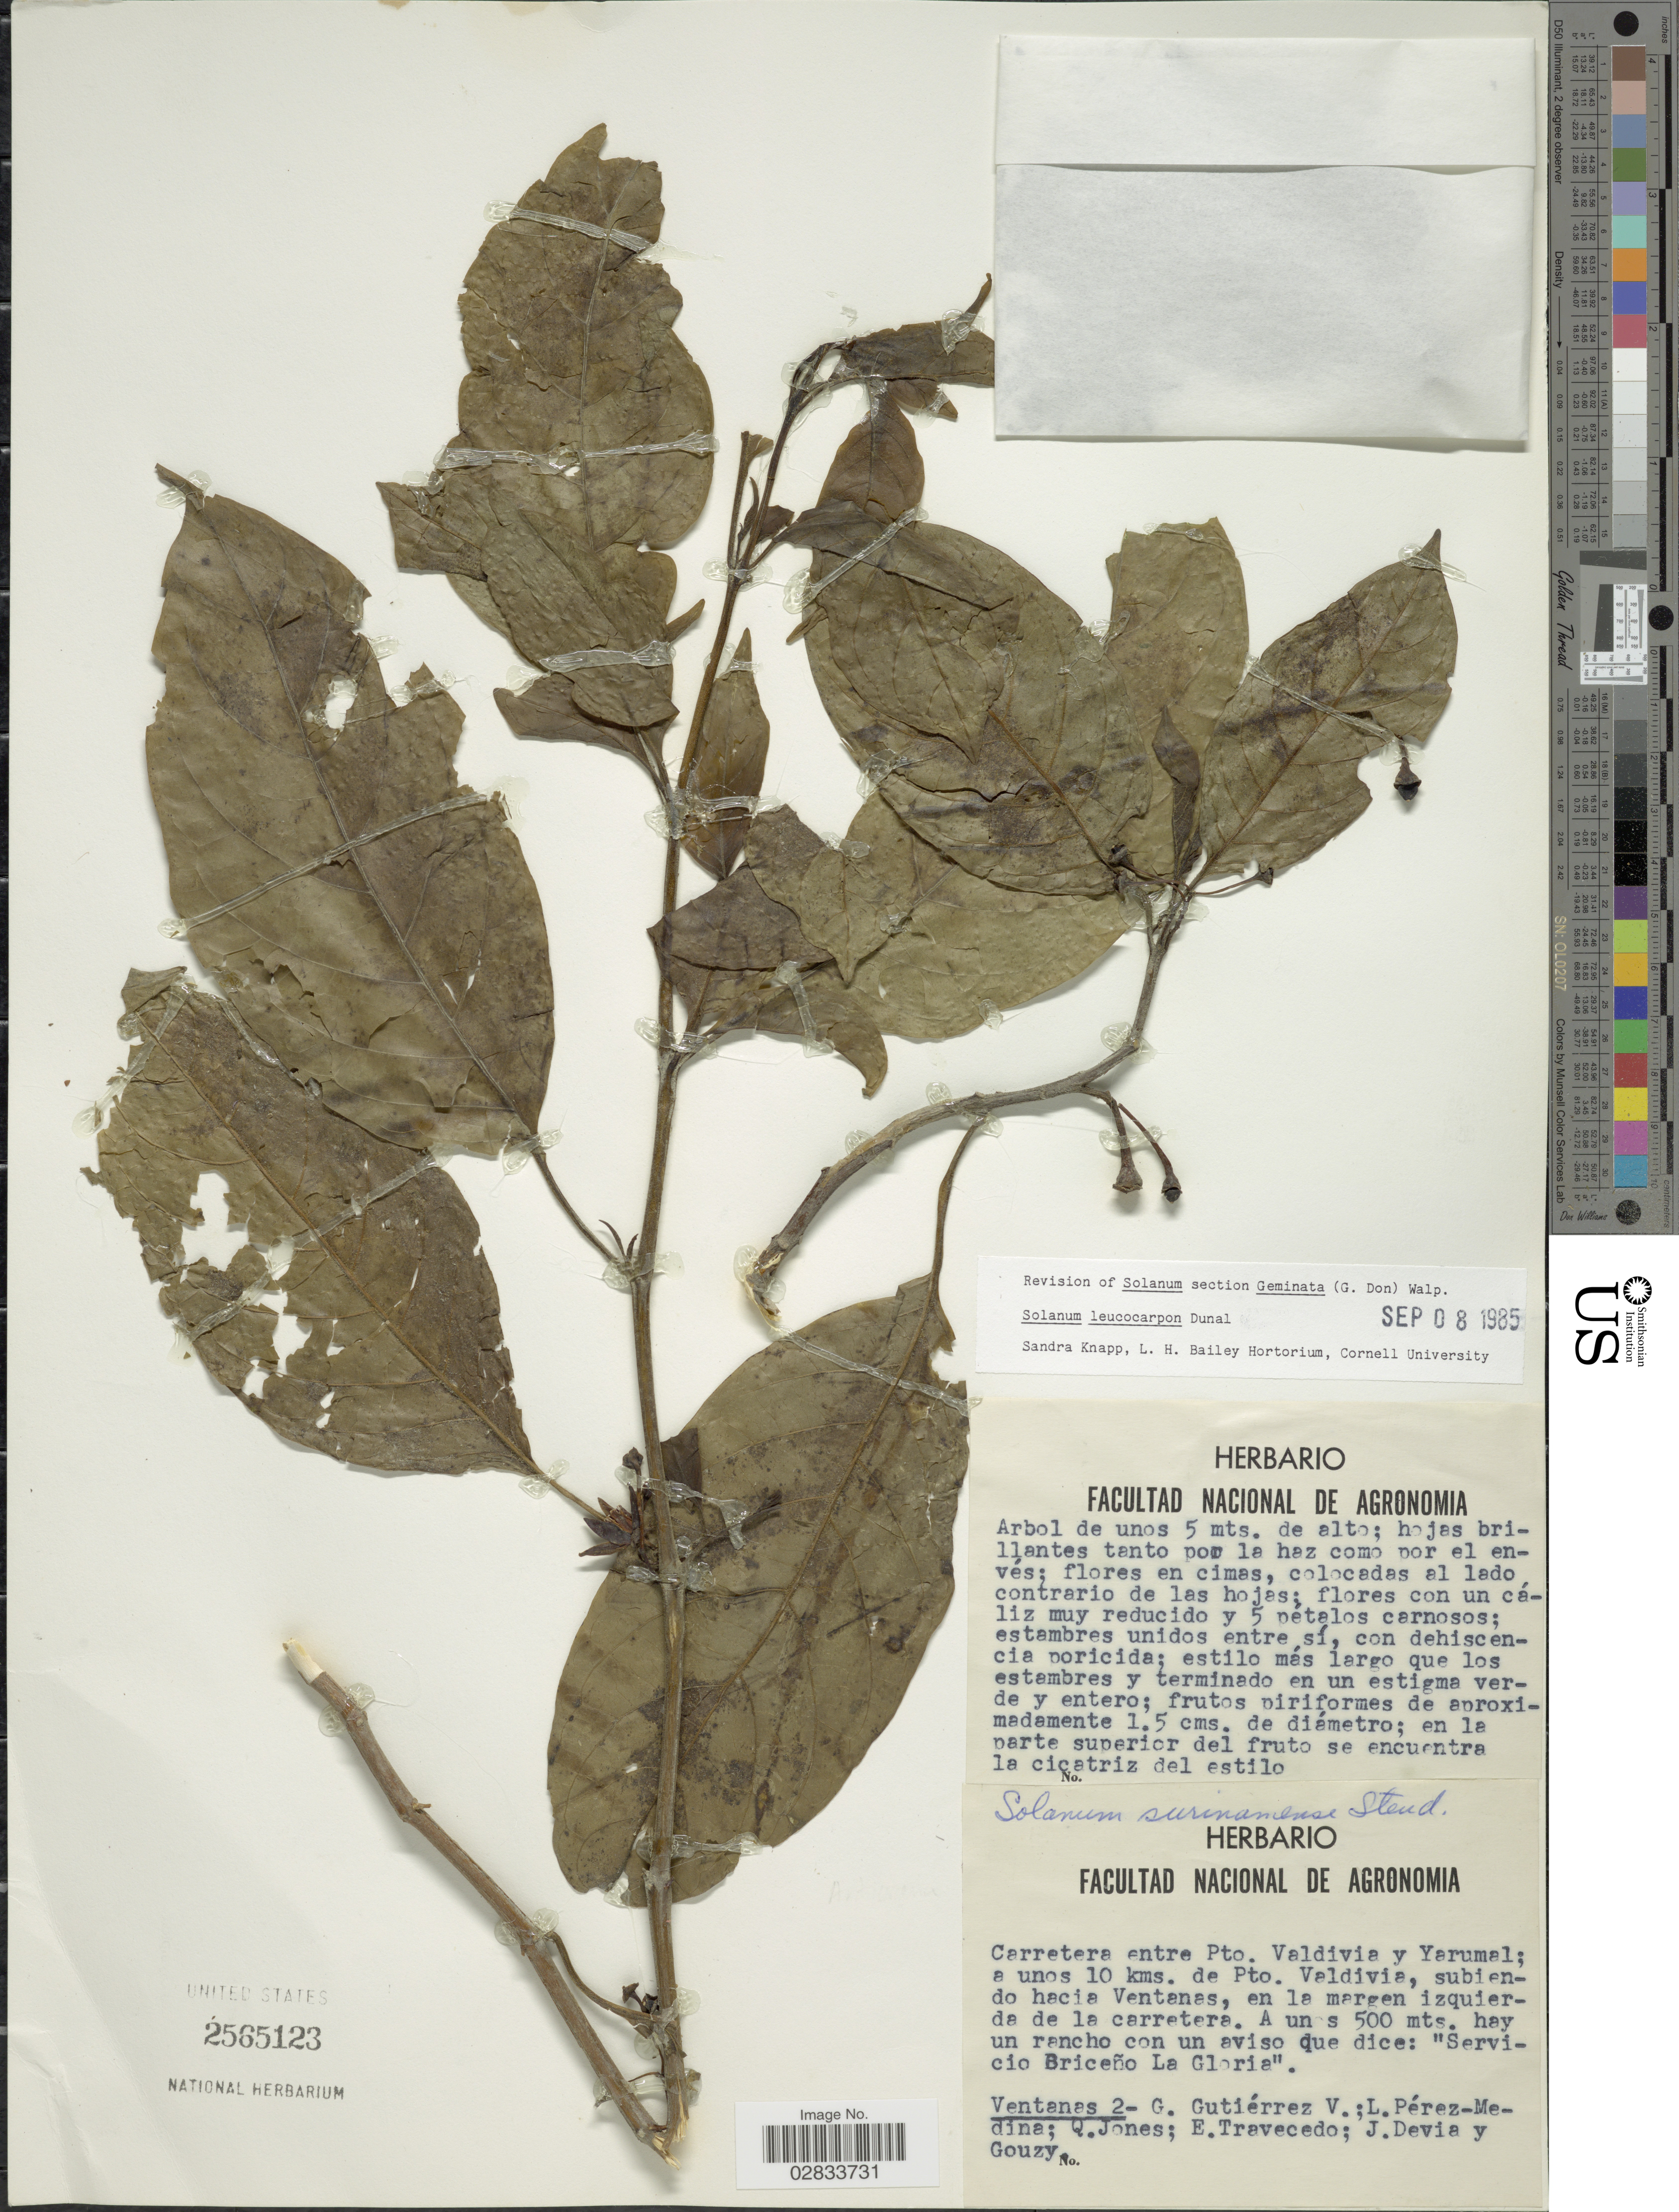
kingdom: Plantae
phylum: Tracheophyta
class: Magnoliopsida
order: Solanales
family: Solanaceae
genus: Solanum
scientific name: Solanum leucocarpon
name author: Dunal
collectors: G. Gutiérrez V., L. Pérez-Medina, Q. Jones, E. Travecedo & et al.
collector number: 2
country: Colombia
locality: Carretera entre Pto. Valdivia y Yarumal; a unos 10 kms. de Pto. Valdivia, subiendo hacia Ventanas, en la margen izquierda de la carretera.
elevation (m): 500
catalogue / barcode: US 2565123